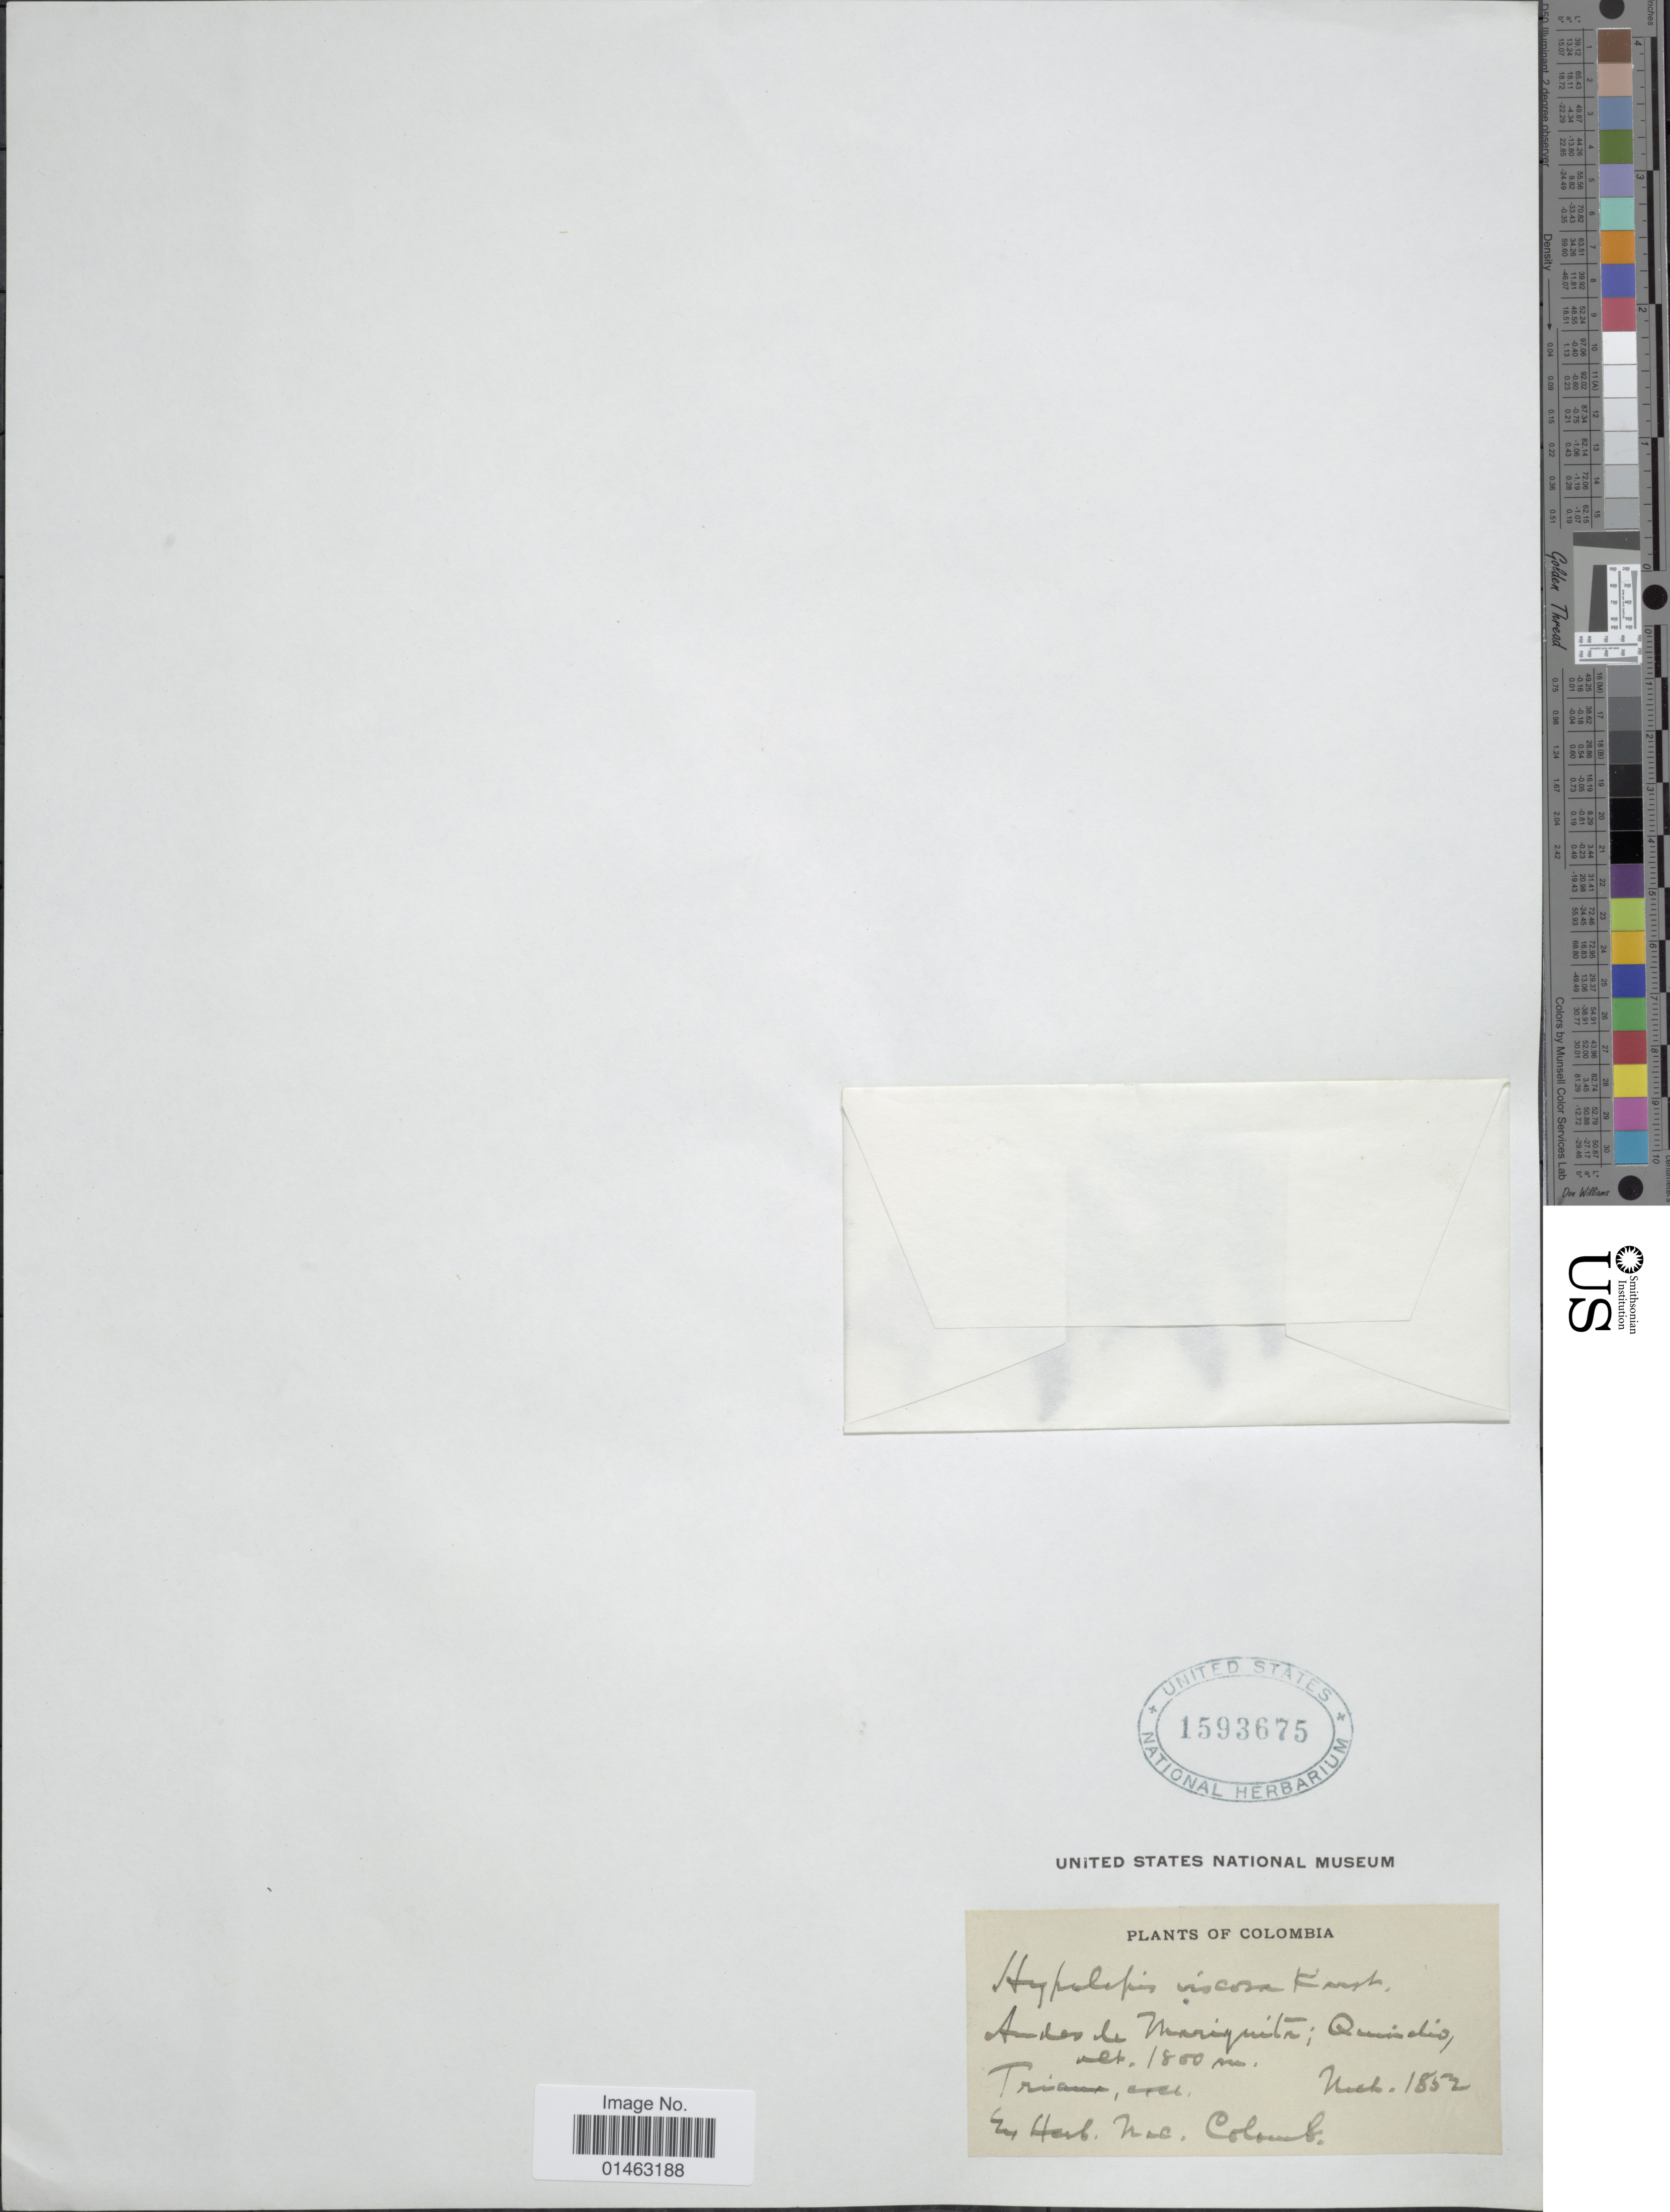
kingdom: Plantae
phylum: Tracheophyta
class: Polypodiopsida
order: Polypodiales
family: Dennstaedtiaceae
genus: Hypolepis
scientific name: Hypolepis viscosa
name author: H. Karst.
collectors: ex herb. Nac. Colomb.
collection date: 1852-03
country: Colombia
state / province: Quindío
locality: Andes de Mariquita, Quindio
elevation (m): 1800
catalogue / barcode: US 1593675